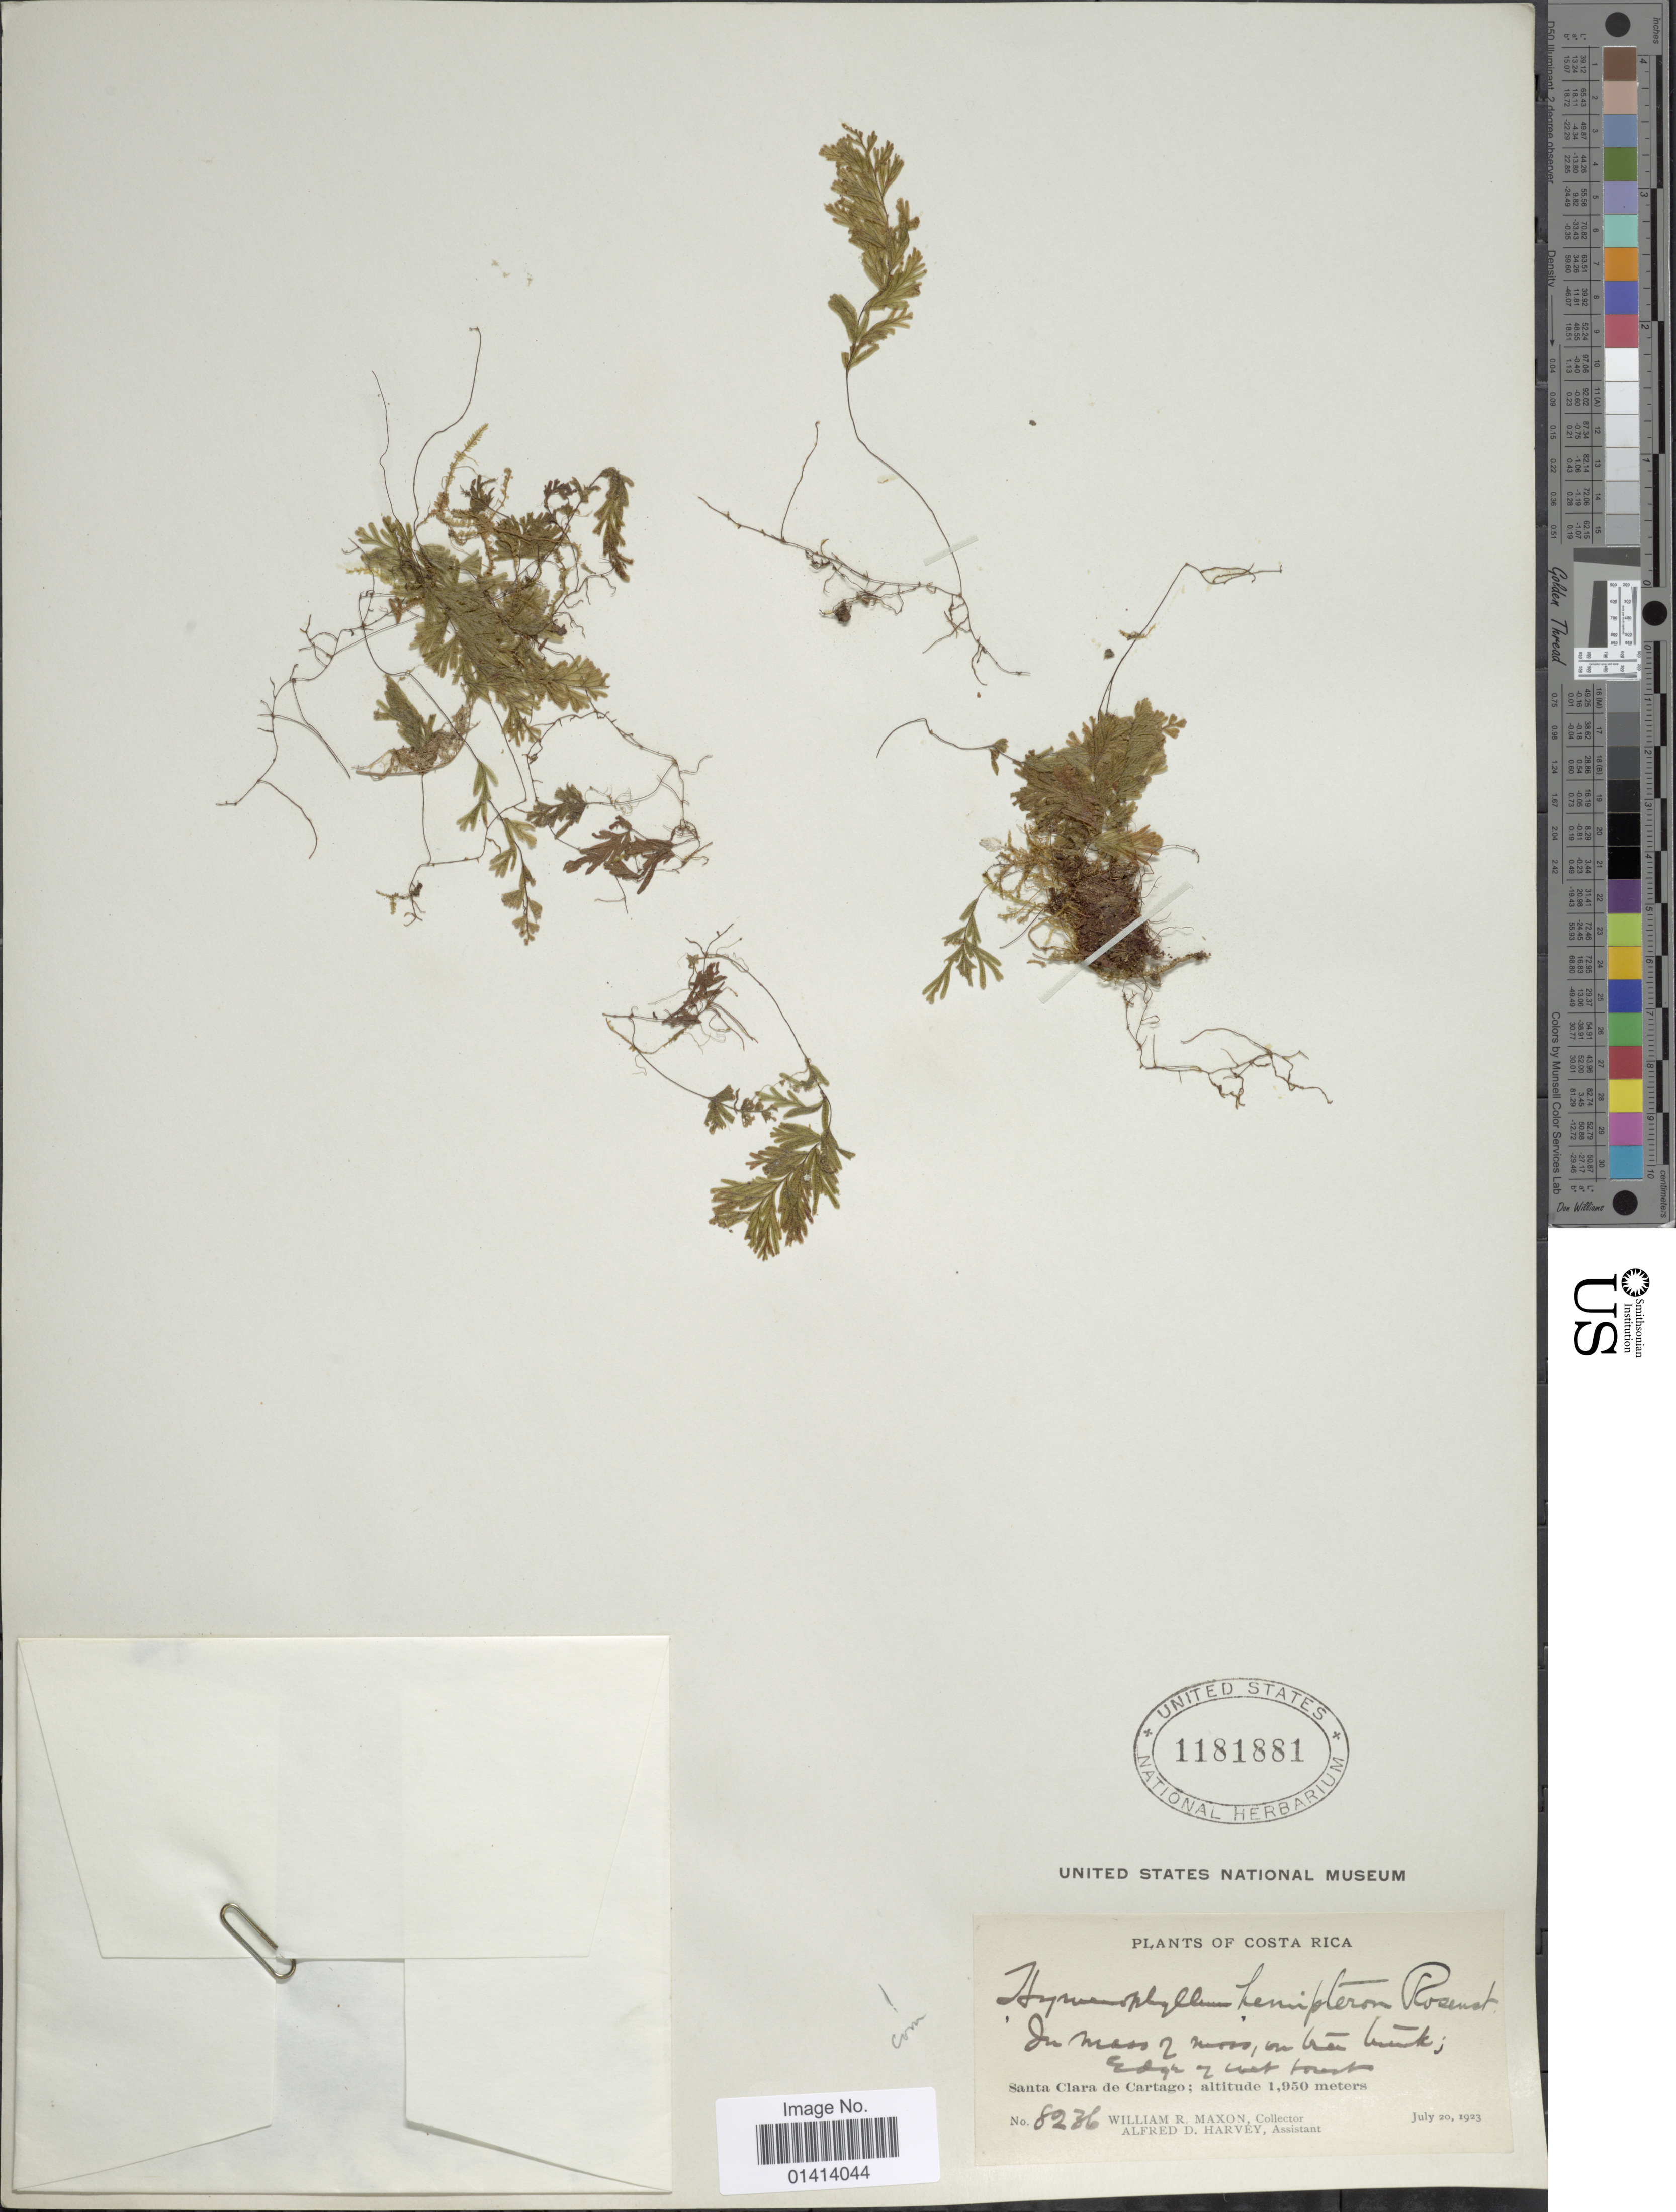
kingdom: Plantae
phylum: Tracheophyta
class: Polypodiopsida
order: Hymenophyllales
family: Hymenophyllaceae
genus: Hymenophyllum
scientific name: Hymenophyllum hemipteron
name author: Rosenst.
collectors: W. R. Maxon & A. D. Harvey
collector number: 8236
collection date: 1923-07-20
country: Costa Rica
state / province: Cartago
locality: Santa Clara de Cartago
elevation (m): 1950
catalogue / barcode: US 1181881